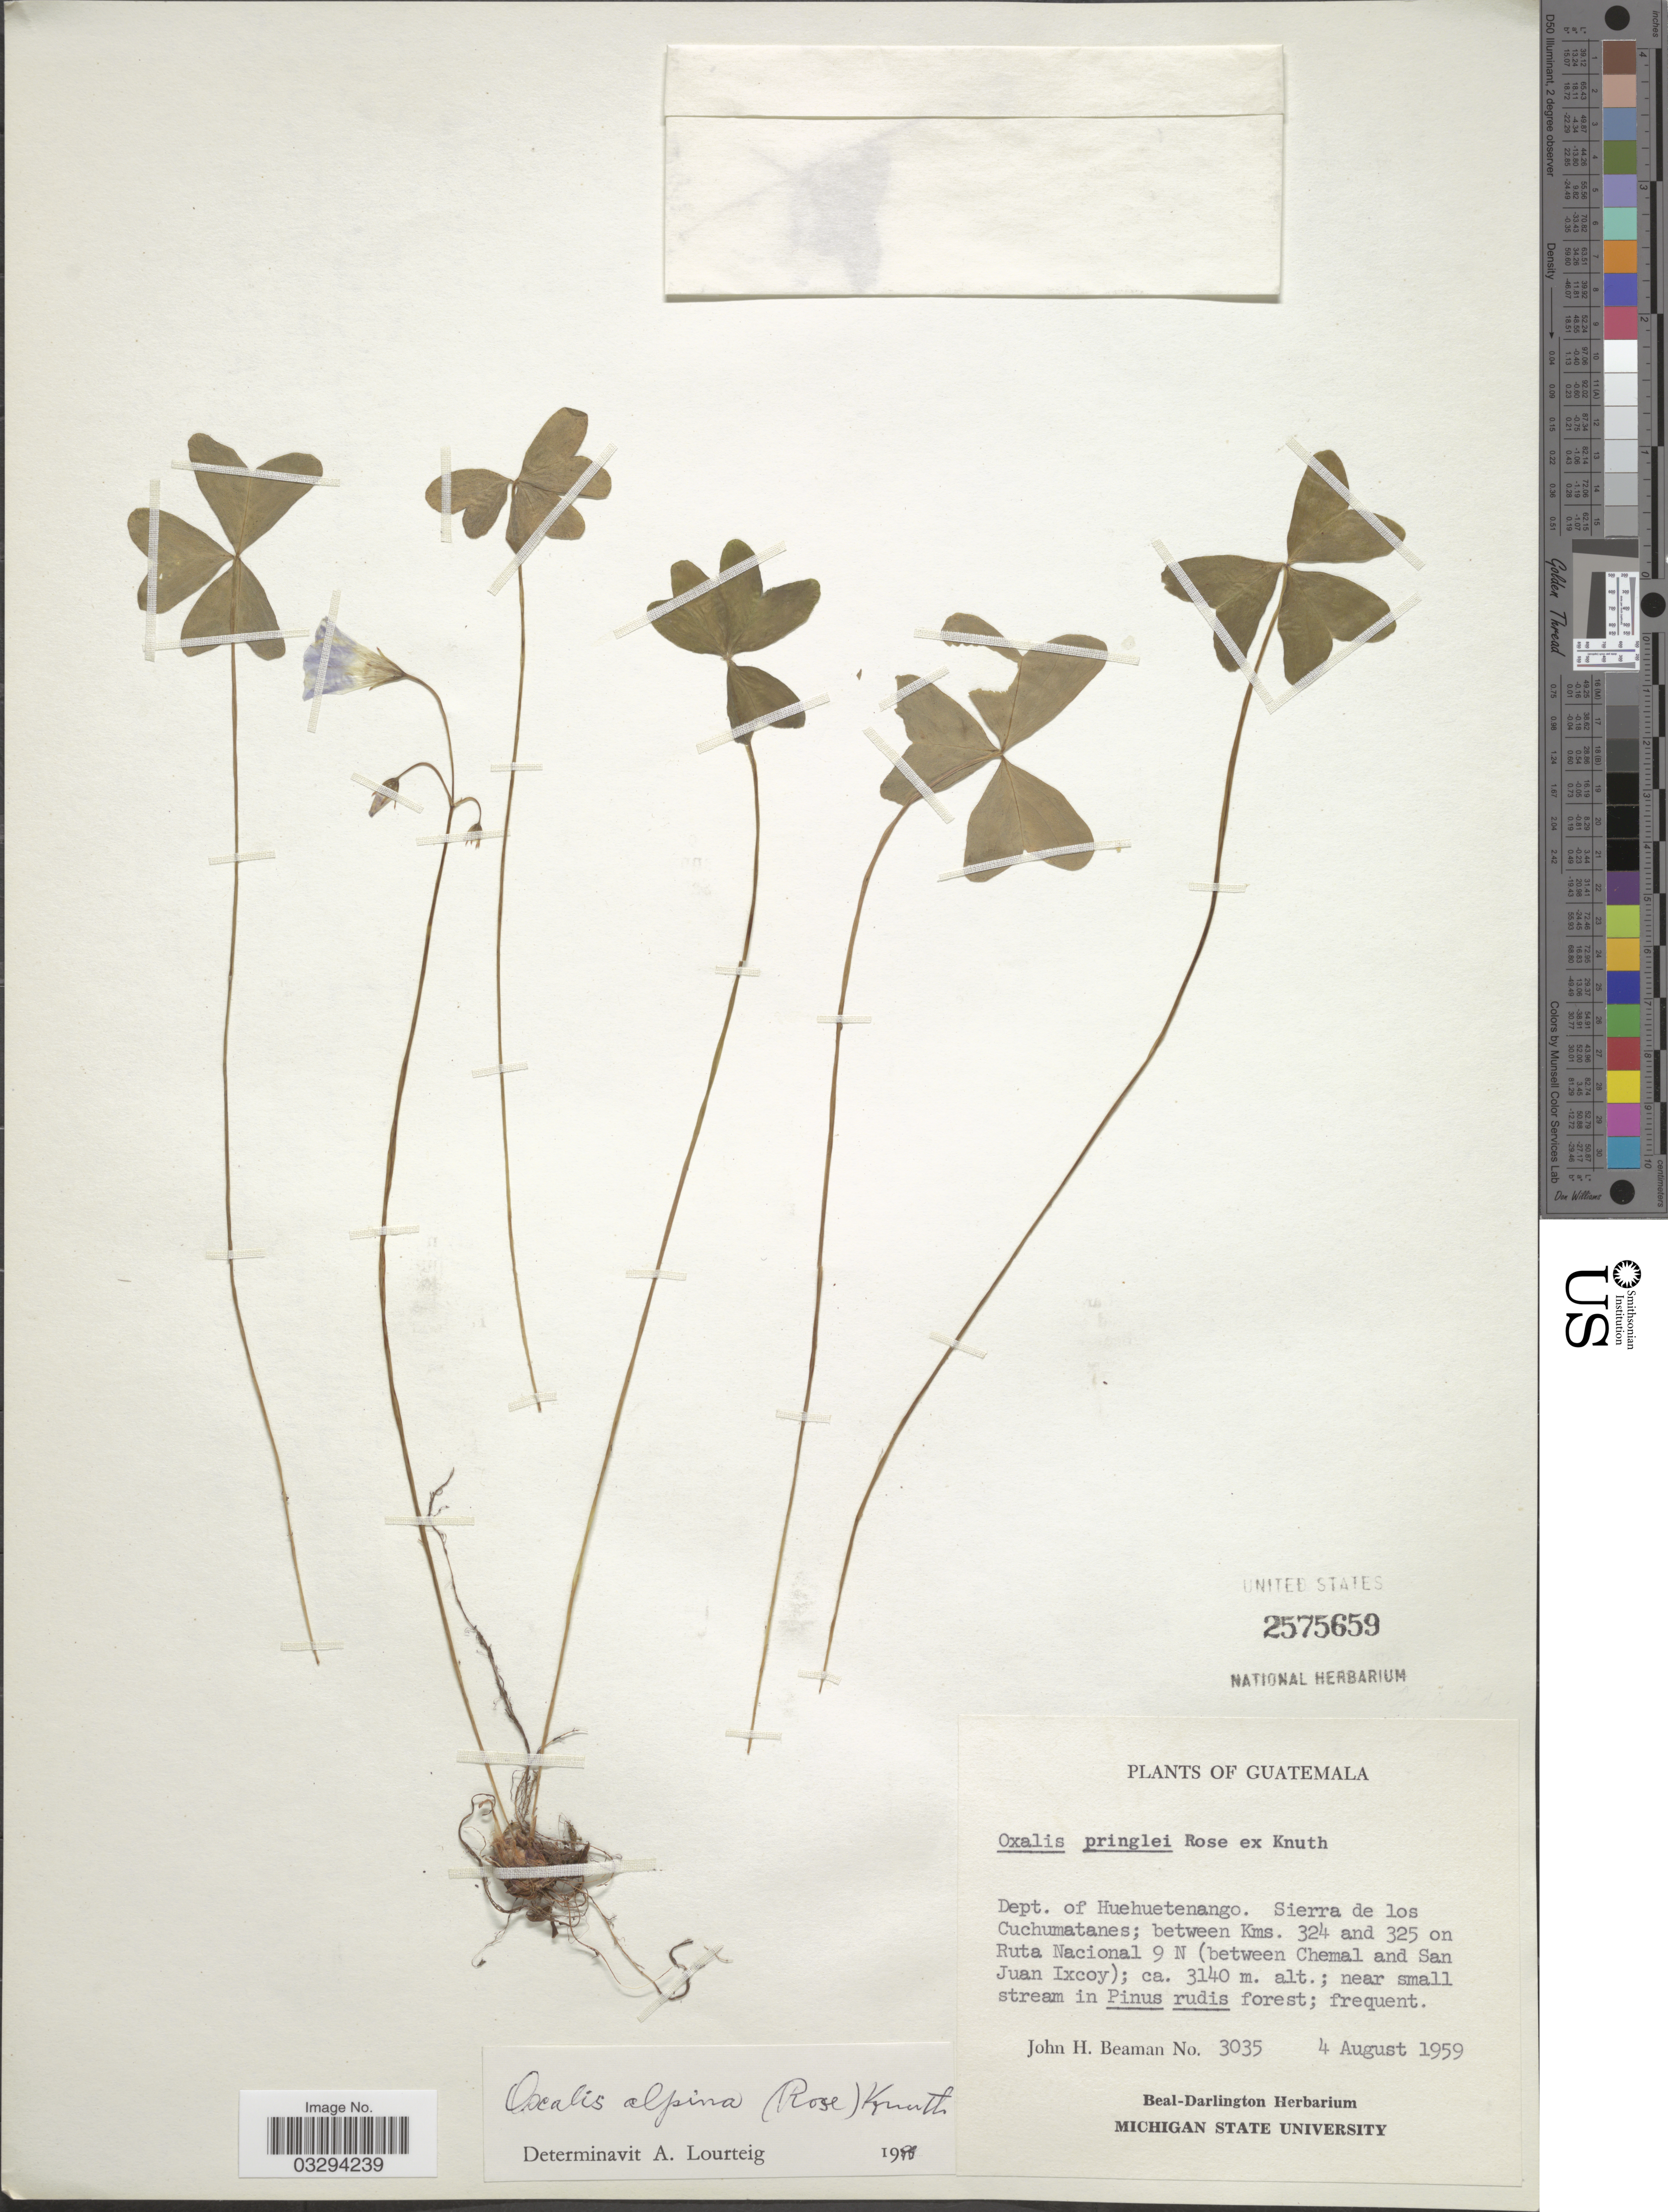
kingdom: Plantae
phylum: Tracheophyta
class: Magnoliopsida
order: Oxalidales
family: Oxalidaceae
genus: Oxalis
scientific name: Oxalis alpina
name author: (Rose) R. Knuth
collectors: J. H. Beaman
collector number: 3035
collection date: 1959-08-04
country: Guatemala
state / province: Huehuetenango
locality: Dept. of Huehuetenango. Sierra de los Cuchumatanes; between Km. 324 and 325 on Ruta Nacional 9 N (between Chemal and San Juan Ixcoy).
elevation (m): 3140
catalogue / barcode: US 2575659